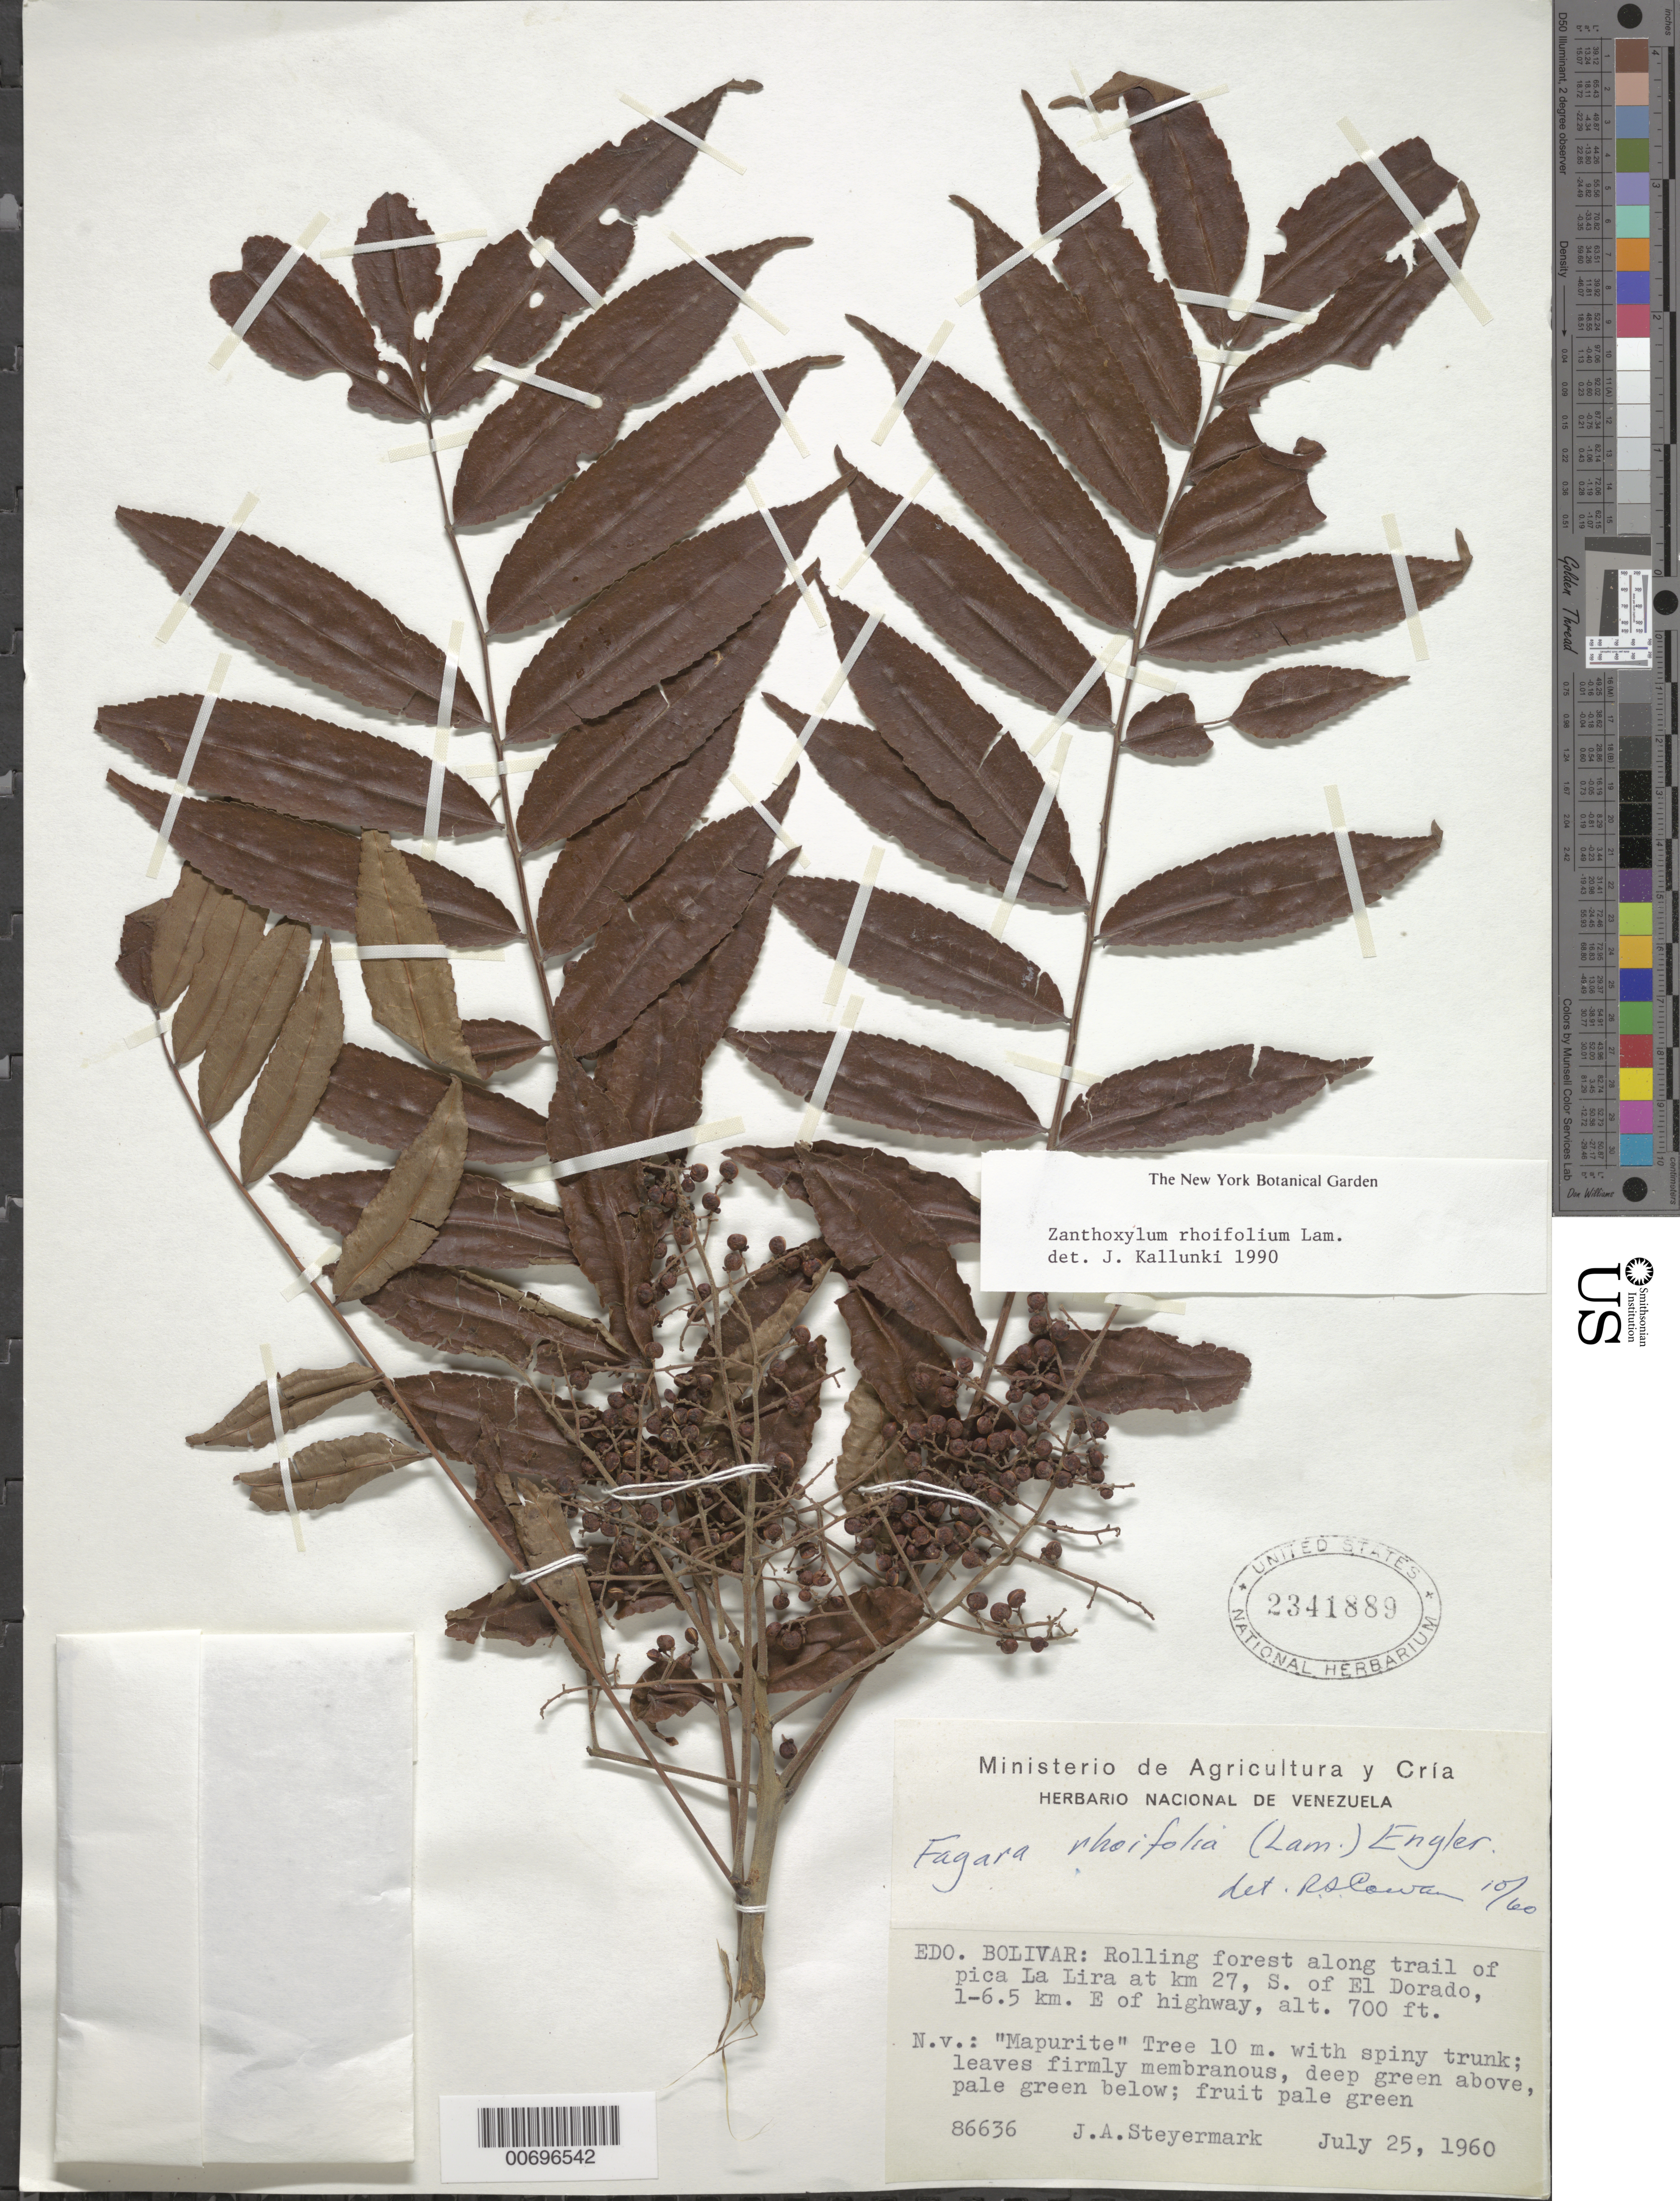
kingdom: Plantae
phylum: Tracheophyta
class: Magnoliopsida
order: Sapindales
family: Rutaceae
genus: Zanthoxylum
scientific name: Zanthoxylum rhoifolium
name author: Lam.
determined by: Kallunki, Jacquelyn A.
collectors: J. Steyermark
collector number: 86636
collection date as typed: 25-Jul-60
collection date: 1960-07-25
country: Venezuela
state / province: Bolívar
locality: Pica La Lira at km 27, south of El Dorado, 1-6.5 km, E of highway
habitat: Rolling forest along trail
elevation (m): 220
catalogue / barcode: US 2341889